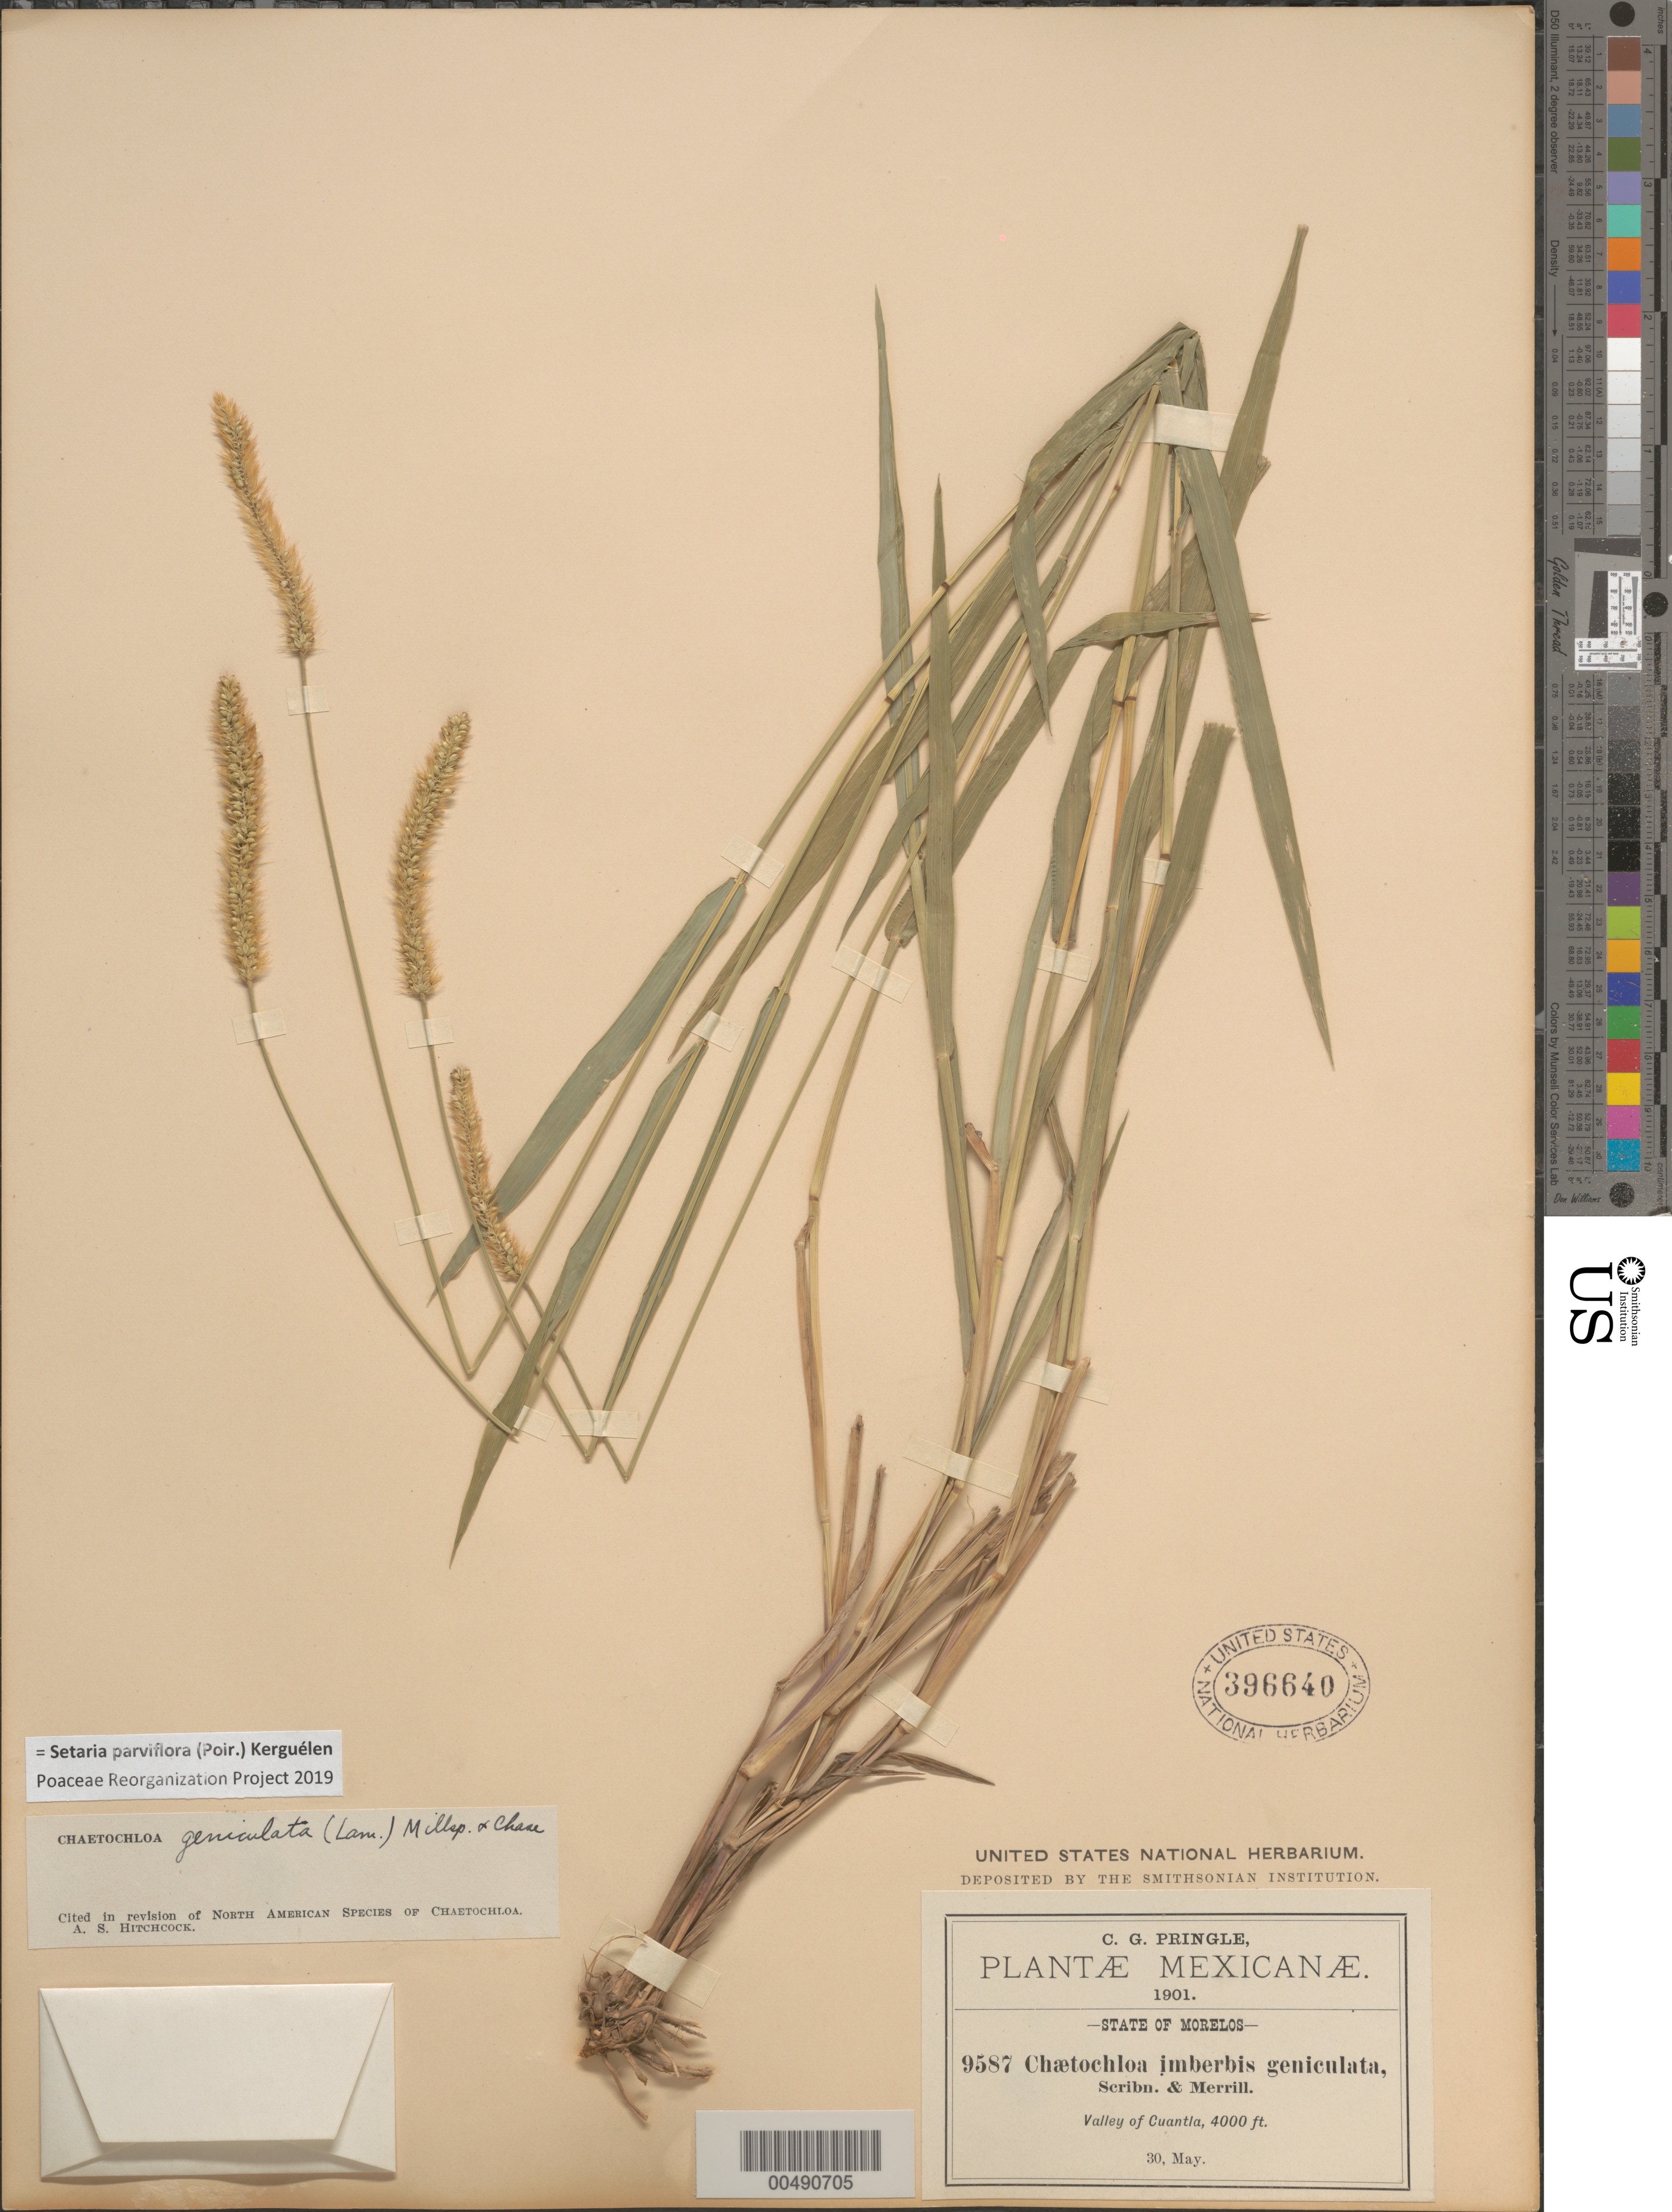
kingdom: Plantae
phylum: Tracheophyta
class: Liliopsida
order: Poales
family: Poaceae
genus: Setaria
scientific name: Setaria parviflora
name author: (Poir.) Kerguélen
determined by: Poaceae Reorganization Project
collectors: C. G. Pringle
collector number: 9587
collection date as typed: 30 May 1901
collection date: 1901-05-30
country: Mexico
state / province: Morelos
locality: Valley of Cuantla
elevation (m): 1219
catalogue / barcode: US 396640